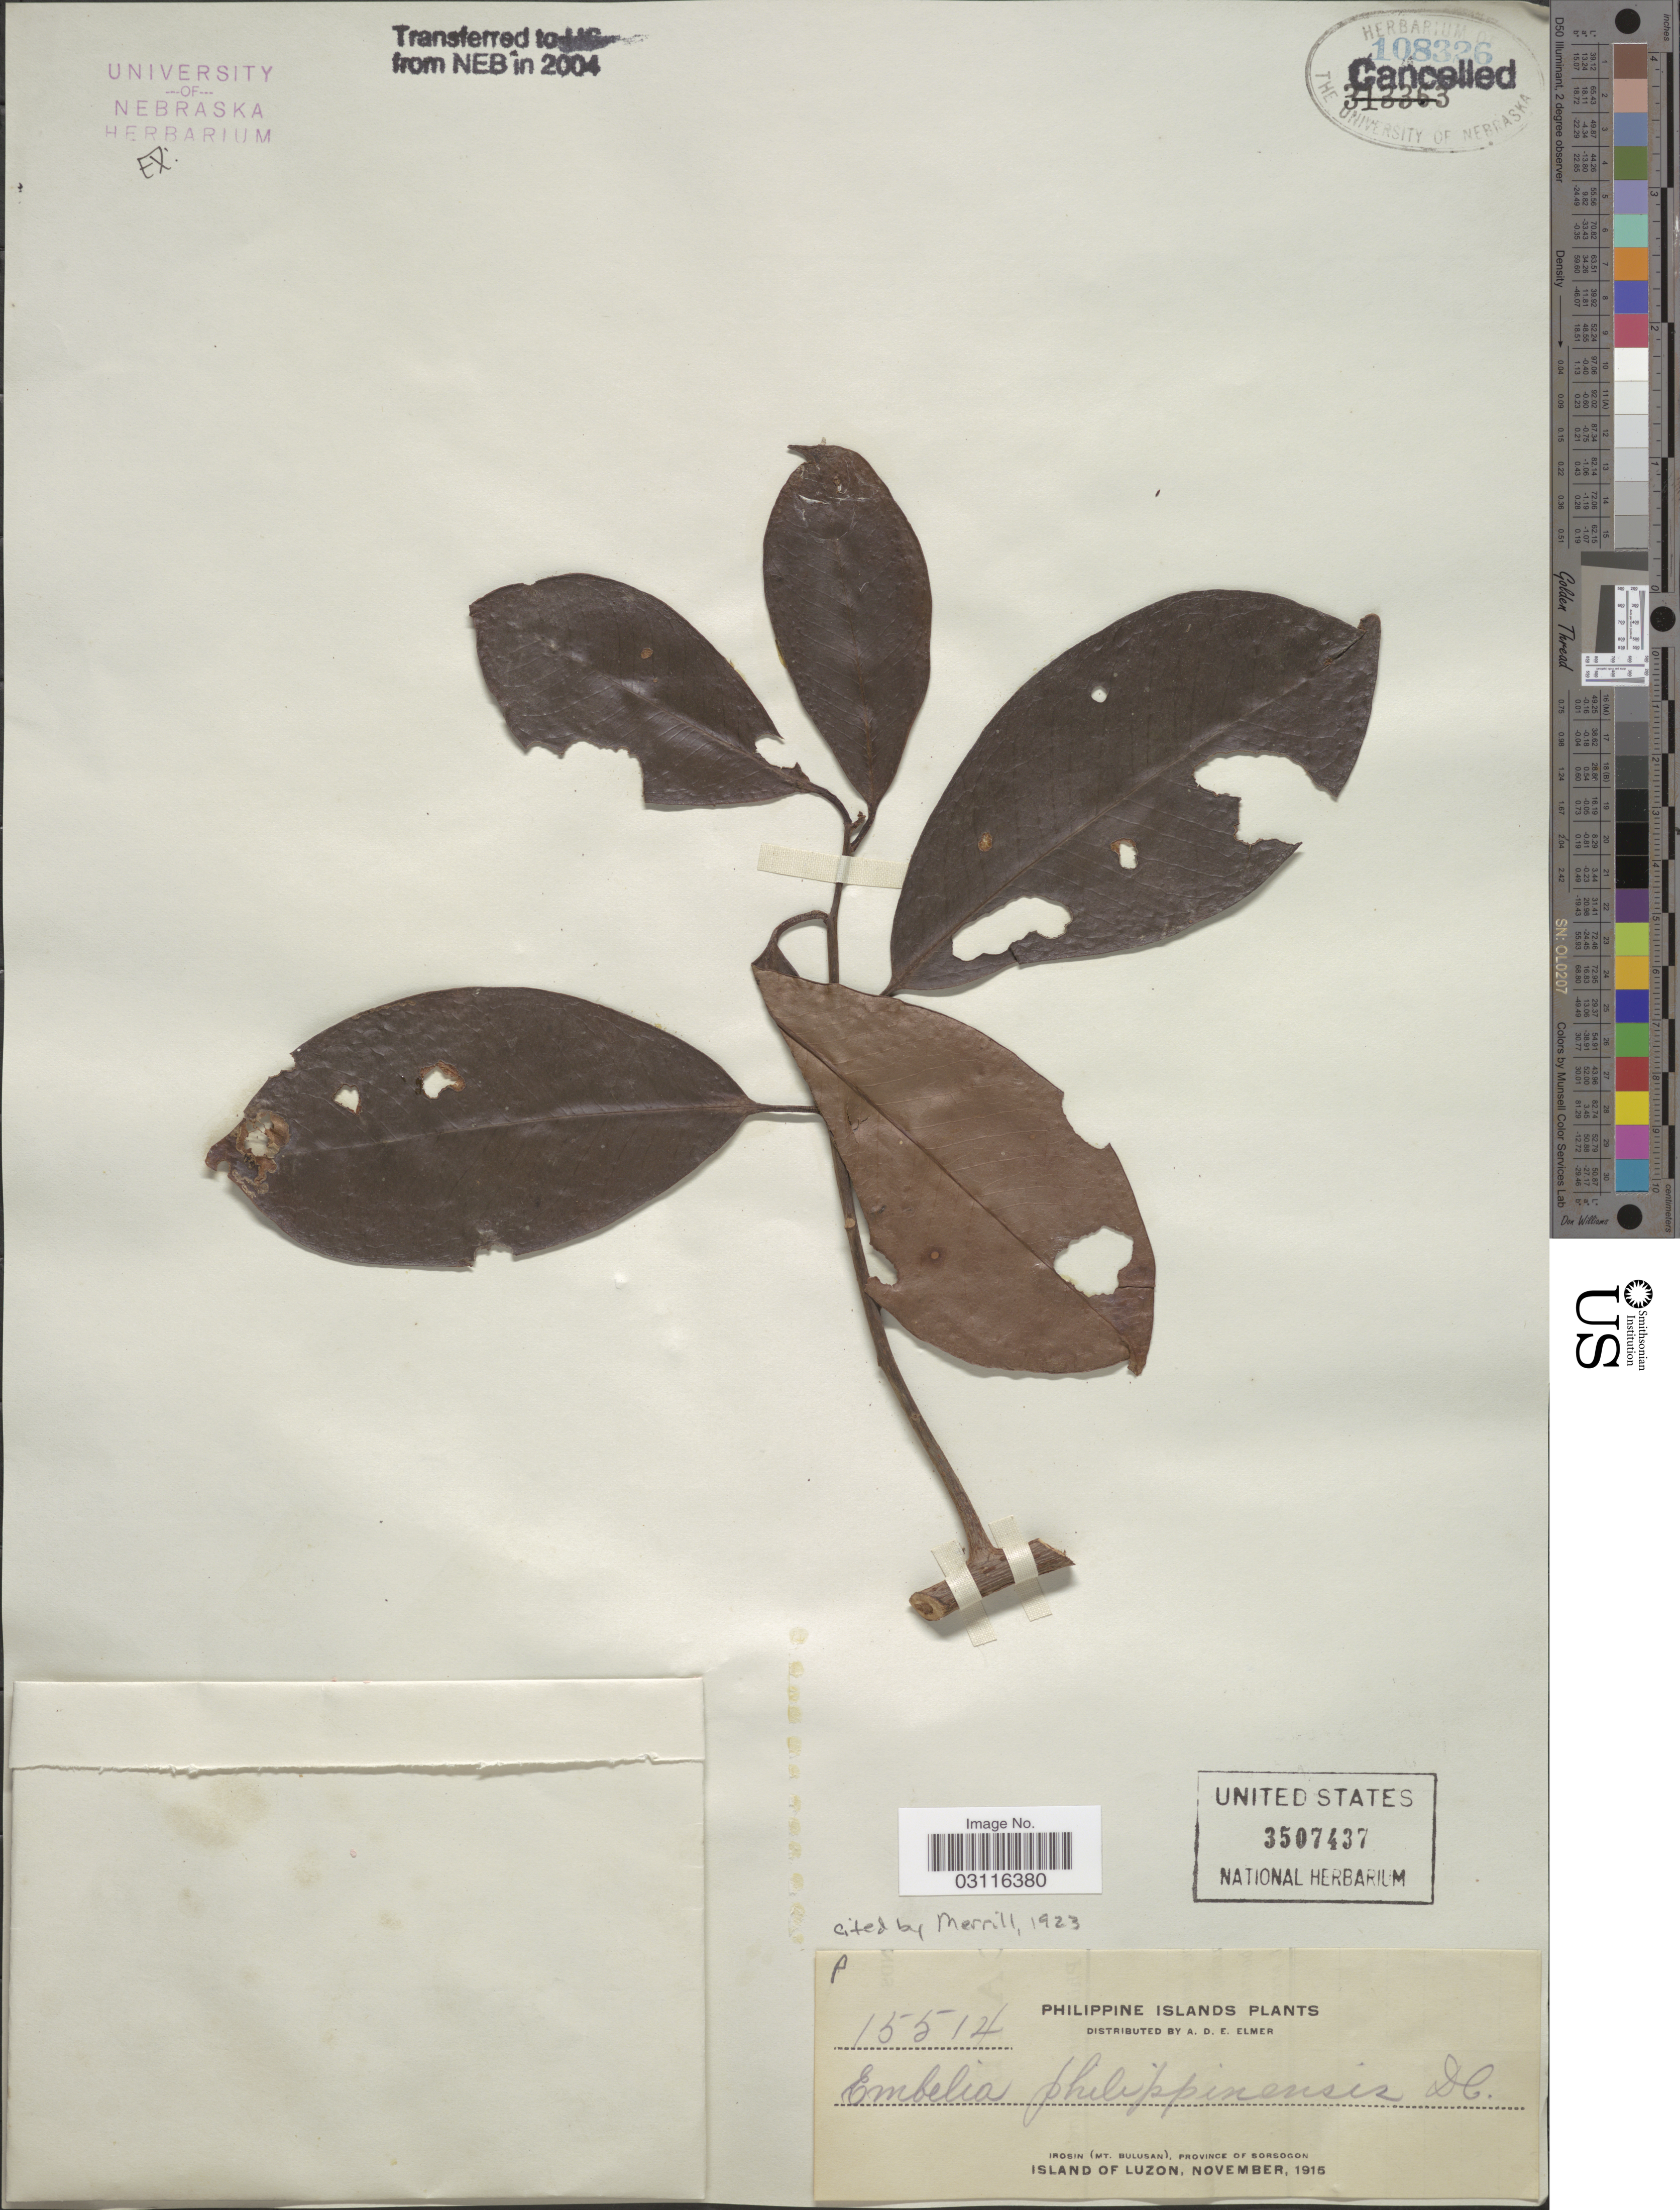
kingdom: Plantae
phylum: Tracheophyta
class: Magnoliopsida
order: Ericales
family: Primulaceae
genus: Embelia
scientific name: Embelia philippinensis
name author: A. DC.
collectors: A. D. E. Elmer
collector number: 15514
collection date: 1915-11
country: Philippines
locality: Irosin (Mt. Bulusan), Province of Sorsogon. Island of Luzon.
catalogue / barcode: US 3507437